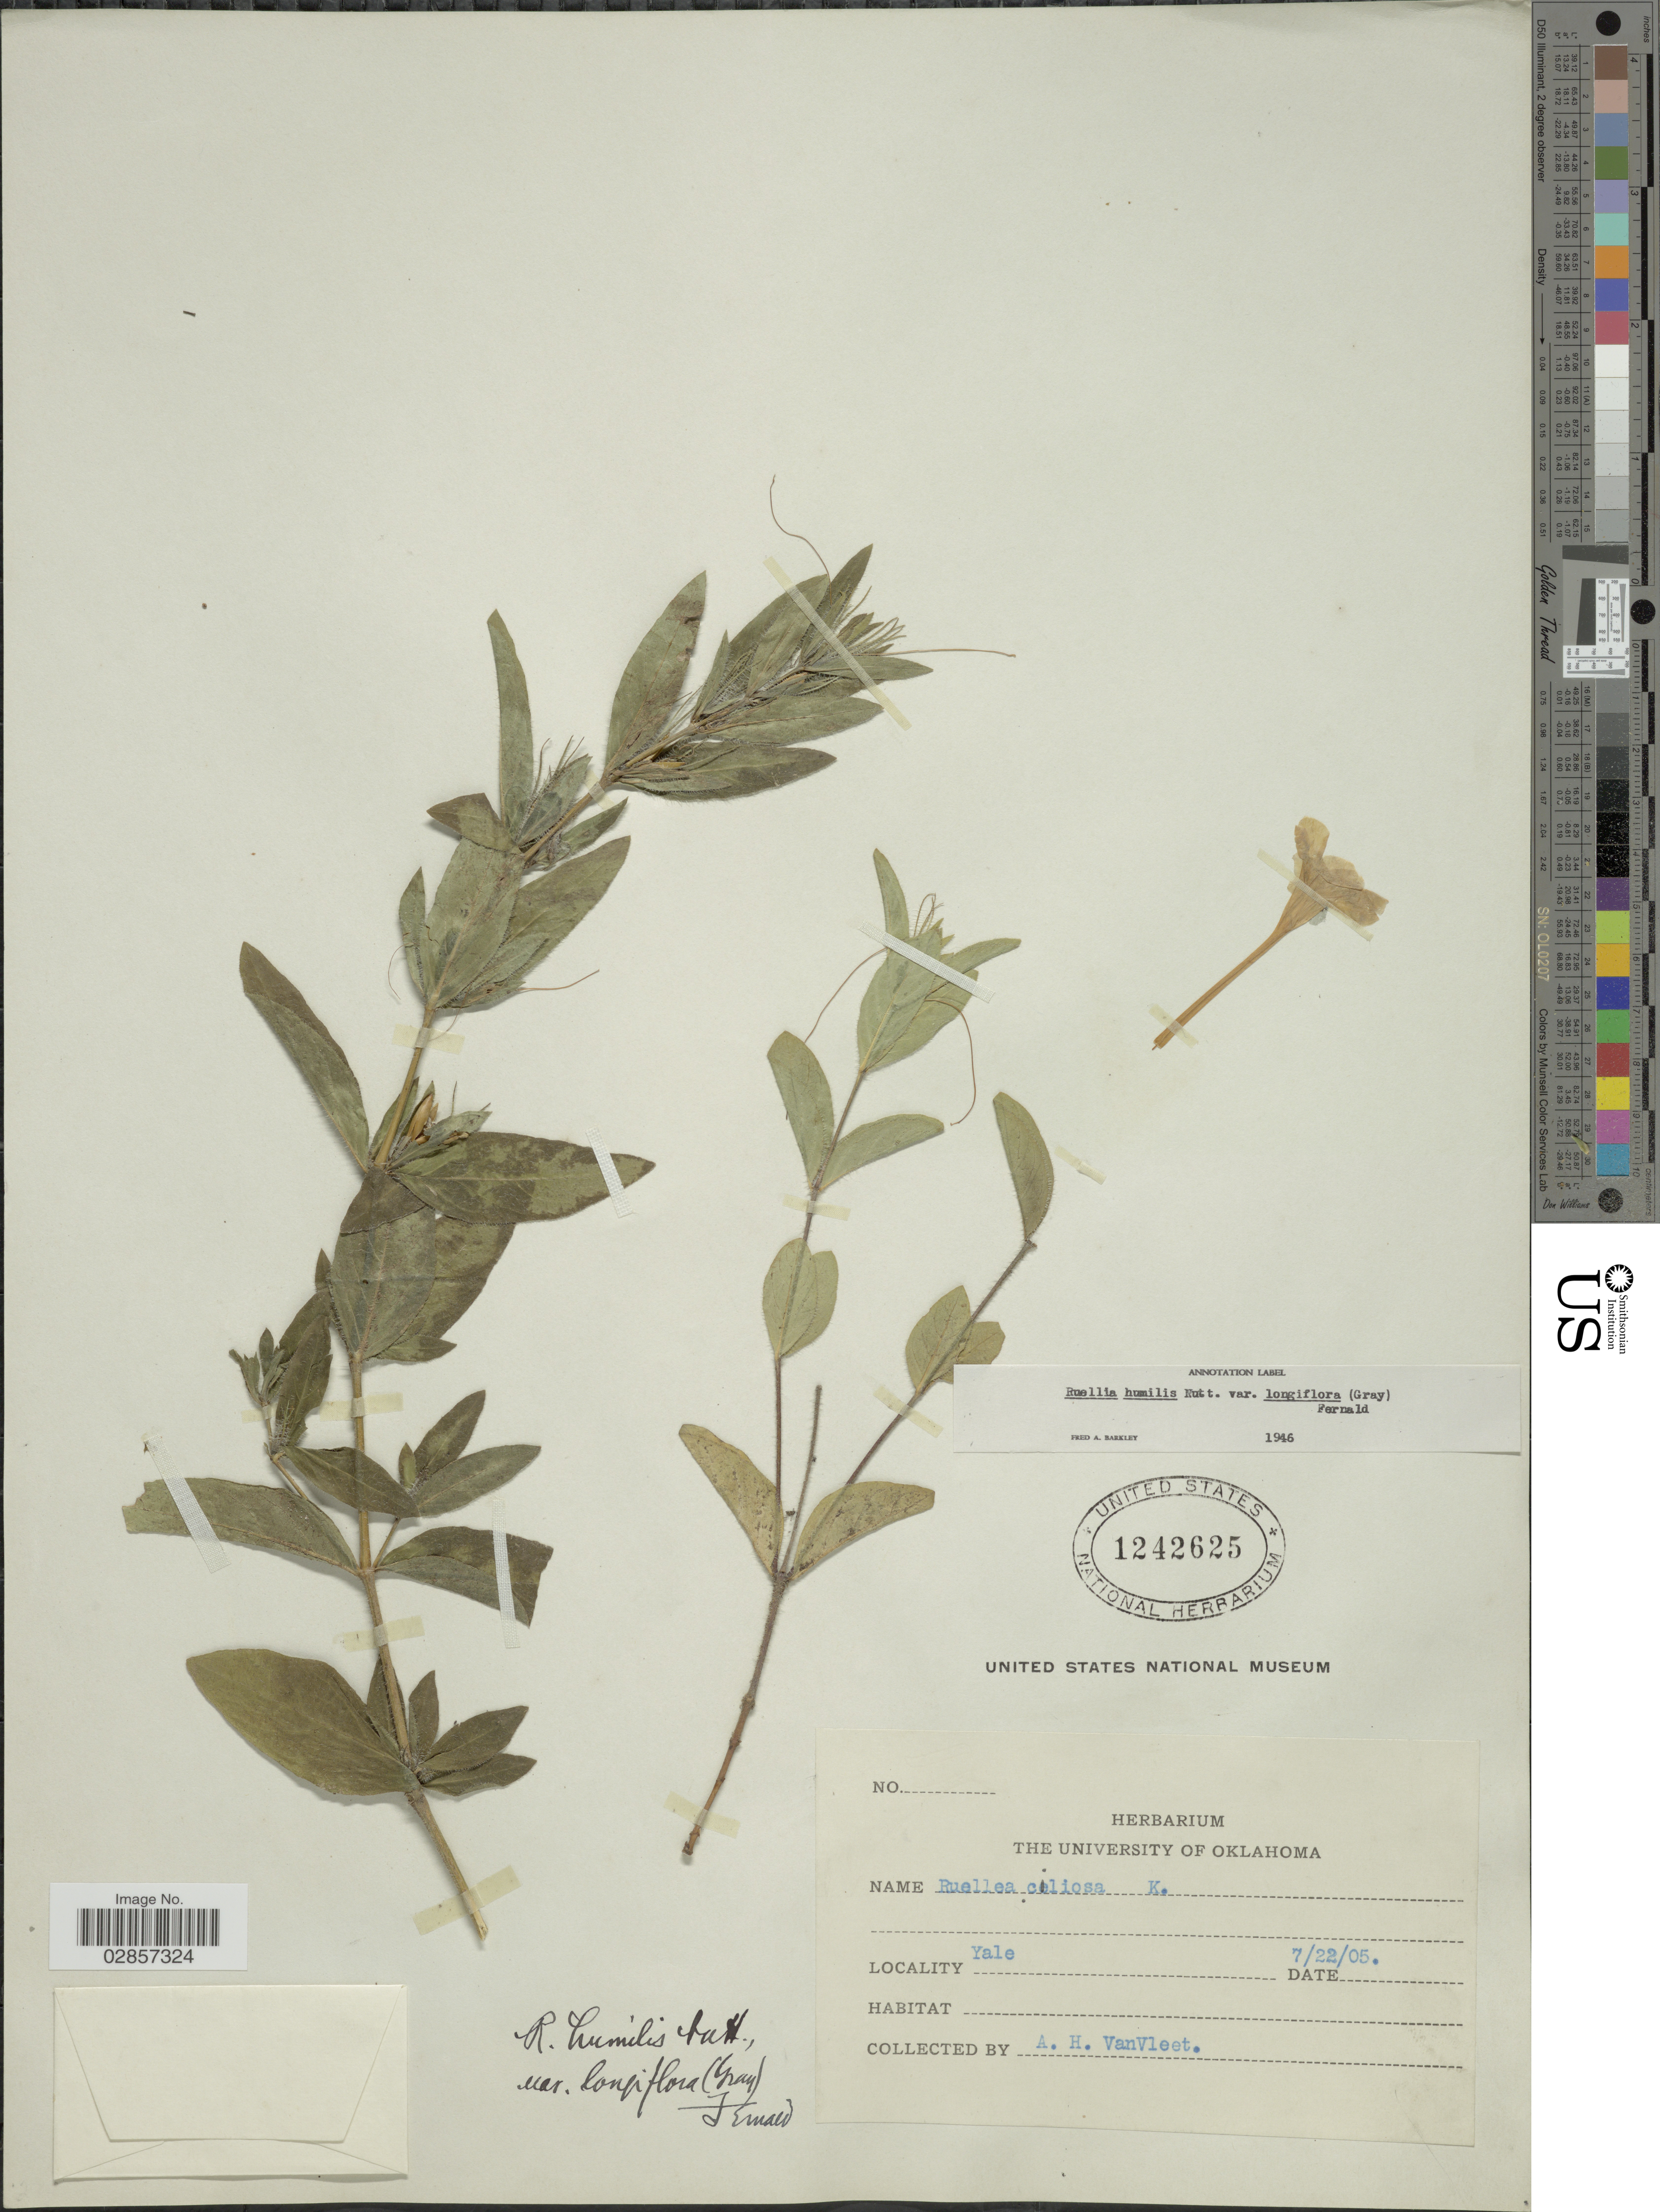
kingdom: Plantae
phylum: Tracheophyta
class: Magnoliopsida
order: Lamiales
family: Acanthaceae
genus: Ruellia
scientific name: Ruellia humilis var. longiflora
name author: (A. Gray) Fernald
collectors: A. H. Van Vleet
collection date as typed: Transcribed d/m/y: 22/7/5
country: United States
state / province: Oklahoma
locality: Yale.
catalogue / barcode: US 1242625